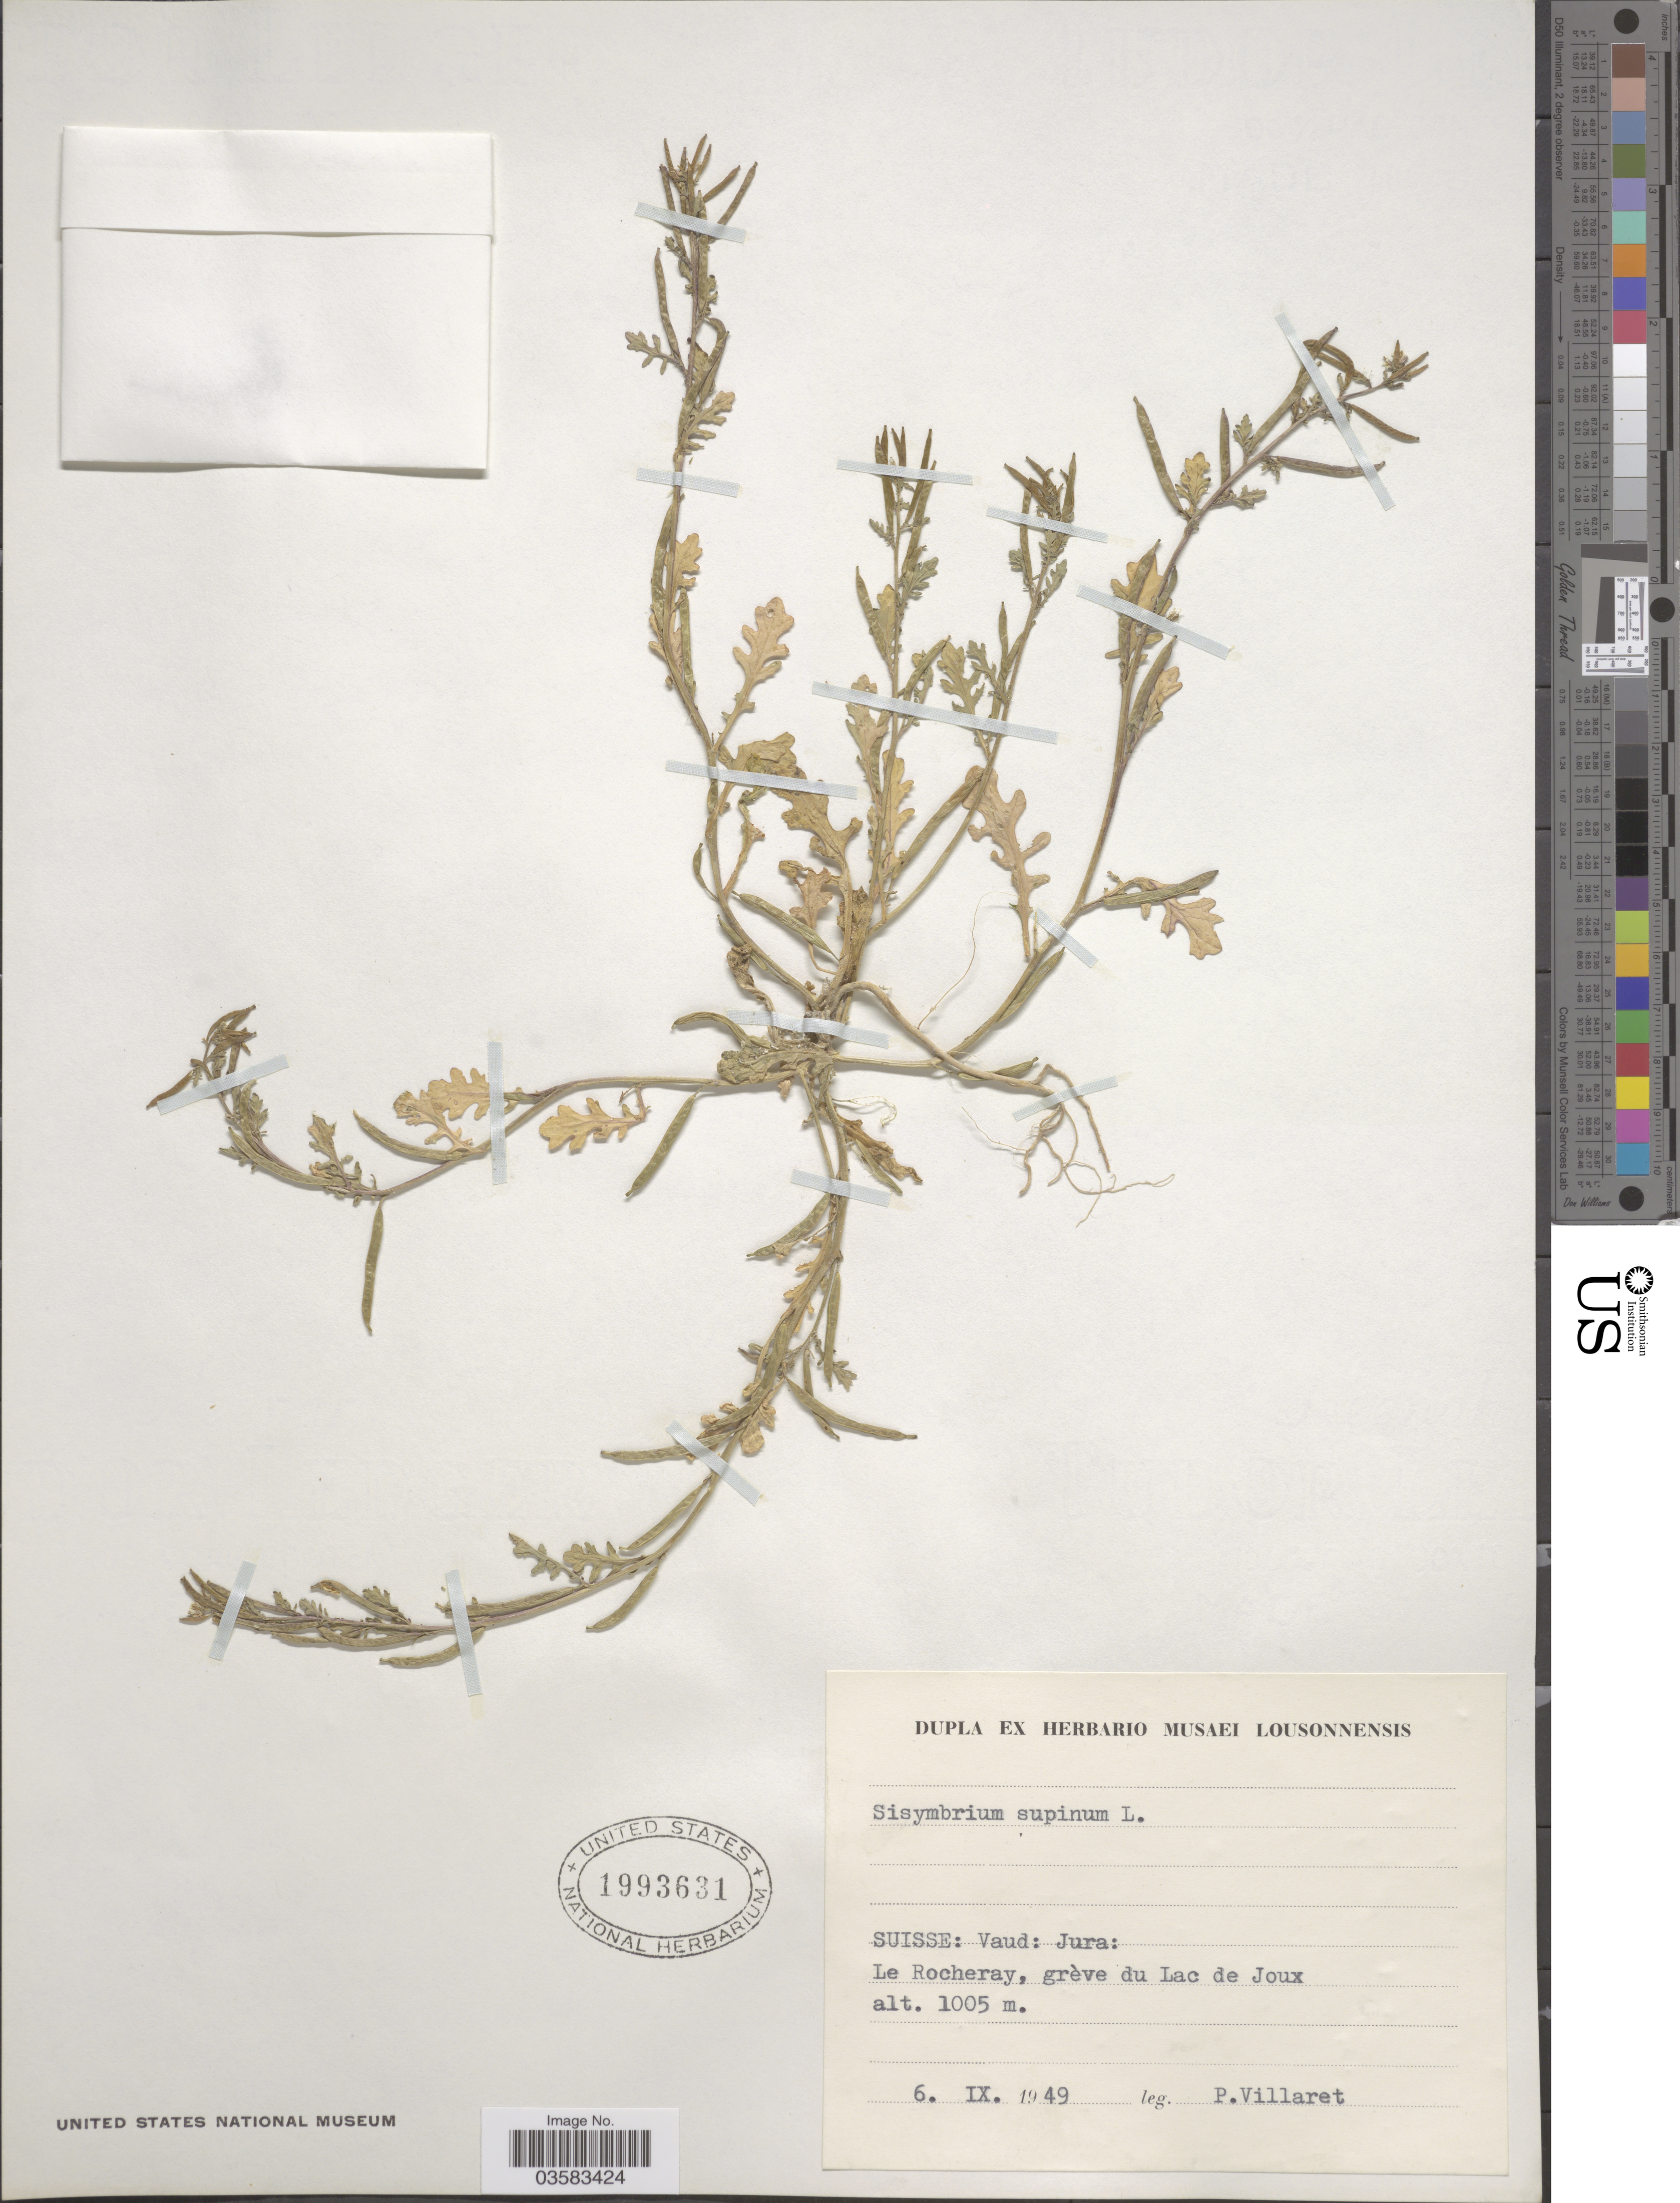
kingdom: Plantae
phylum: Tracheophyta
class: Magnoliopsida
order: Brassicales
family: Brassicaceae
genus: Sisymbrium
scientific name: Sisymbrium supinum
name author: L.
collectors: P. Villaret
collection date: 1949-09-06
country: Switzerland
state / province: Vaud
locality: Suisse: Vaud: Jura: Le Rocheray, grève du Lac de Joux.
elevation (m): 1005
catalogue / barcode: US 1993631